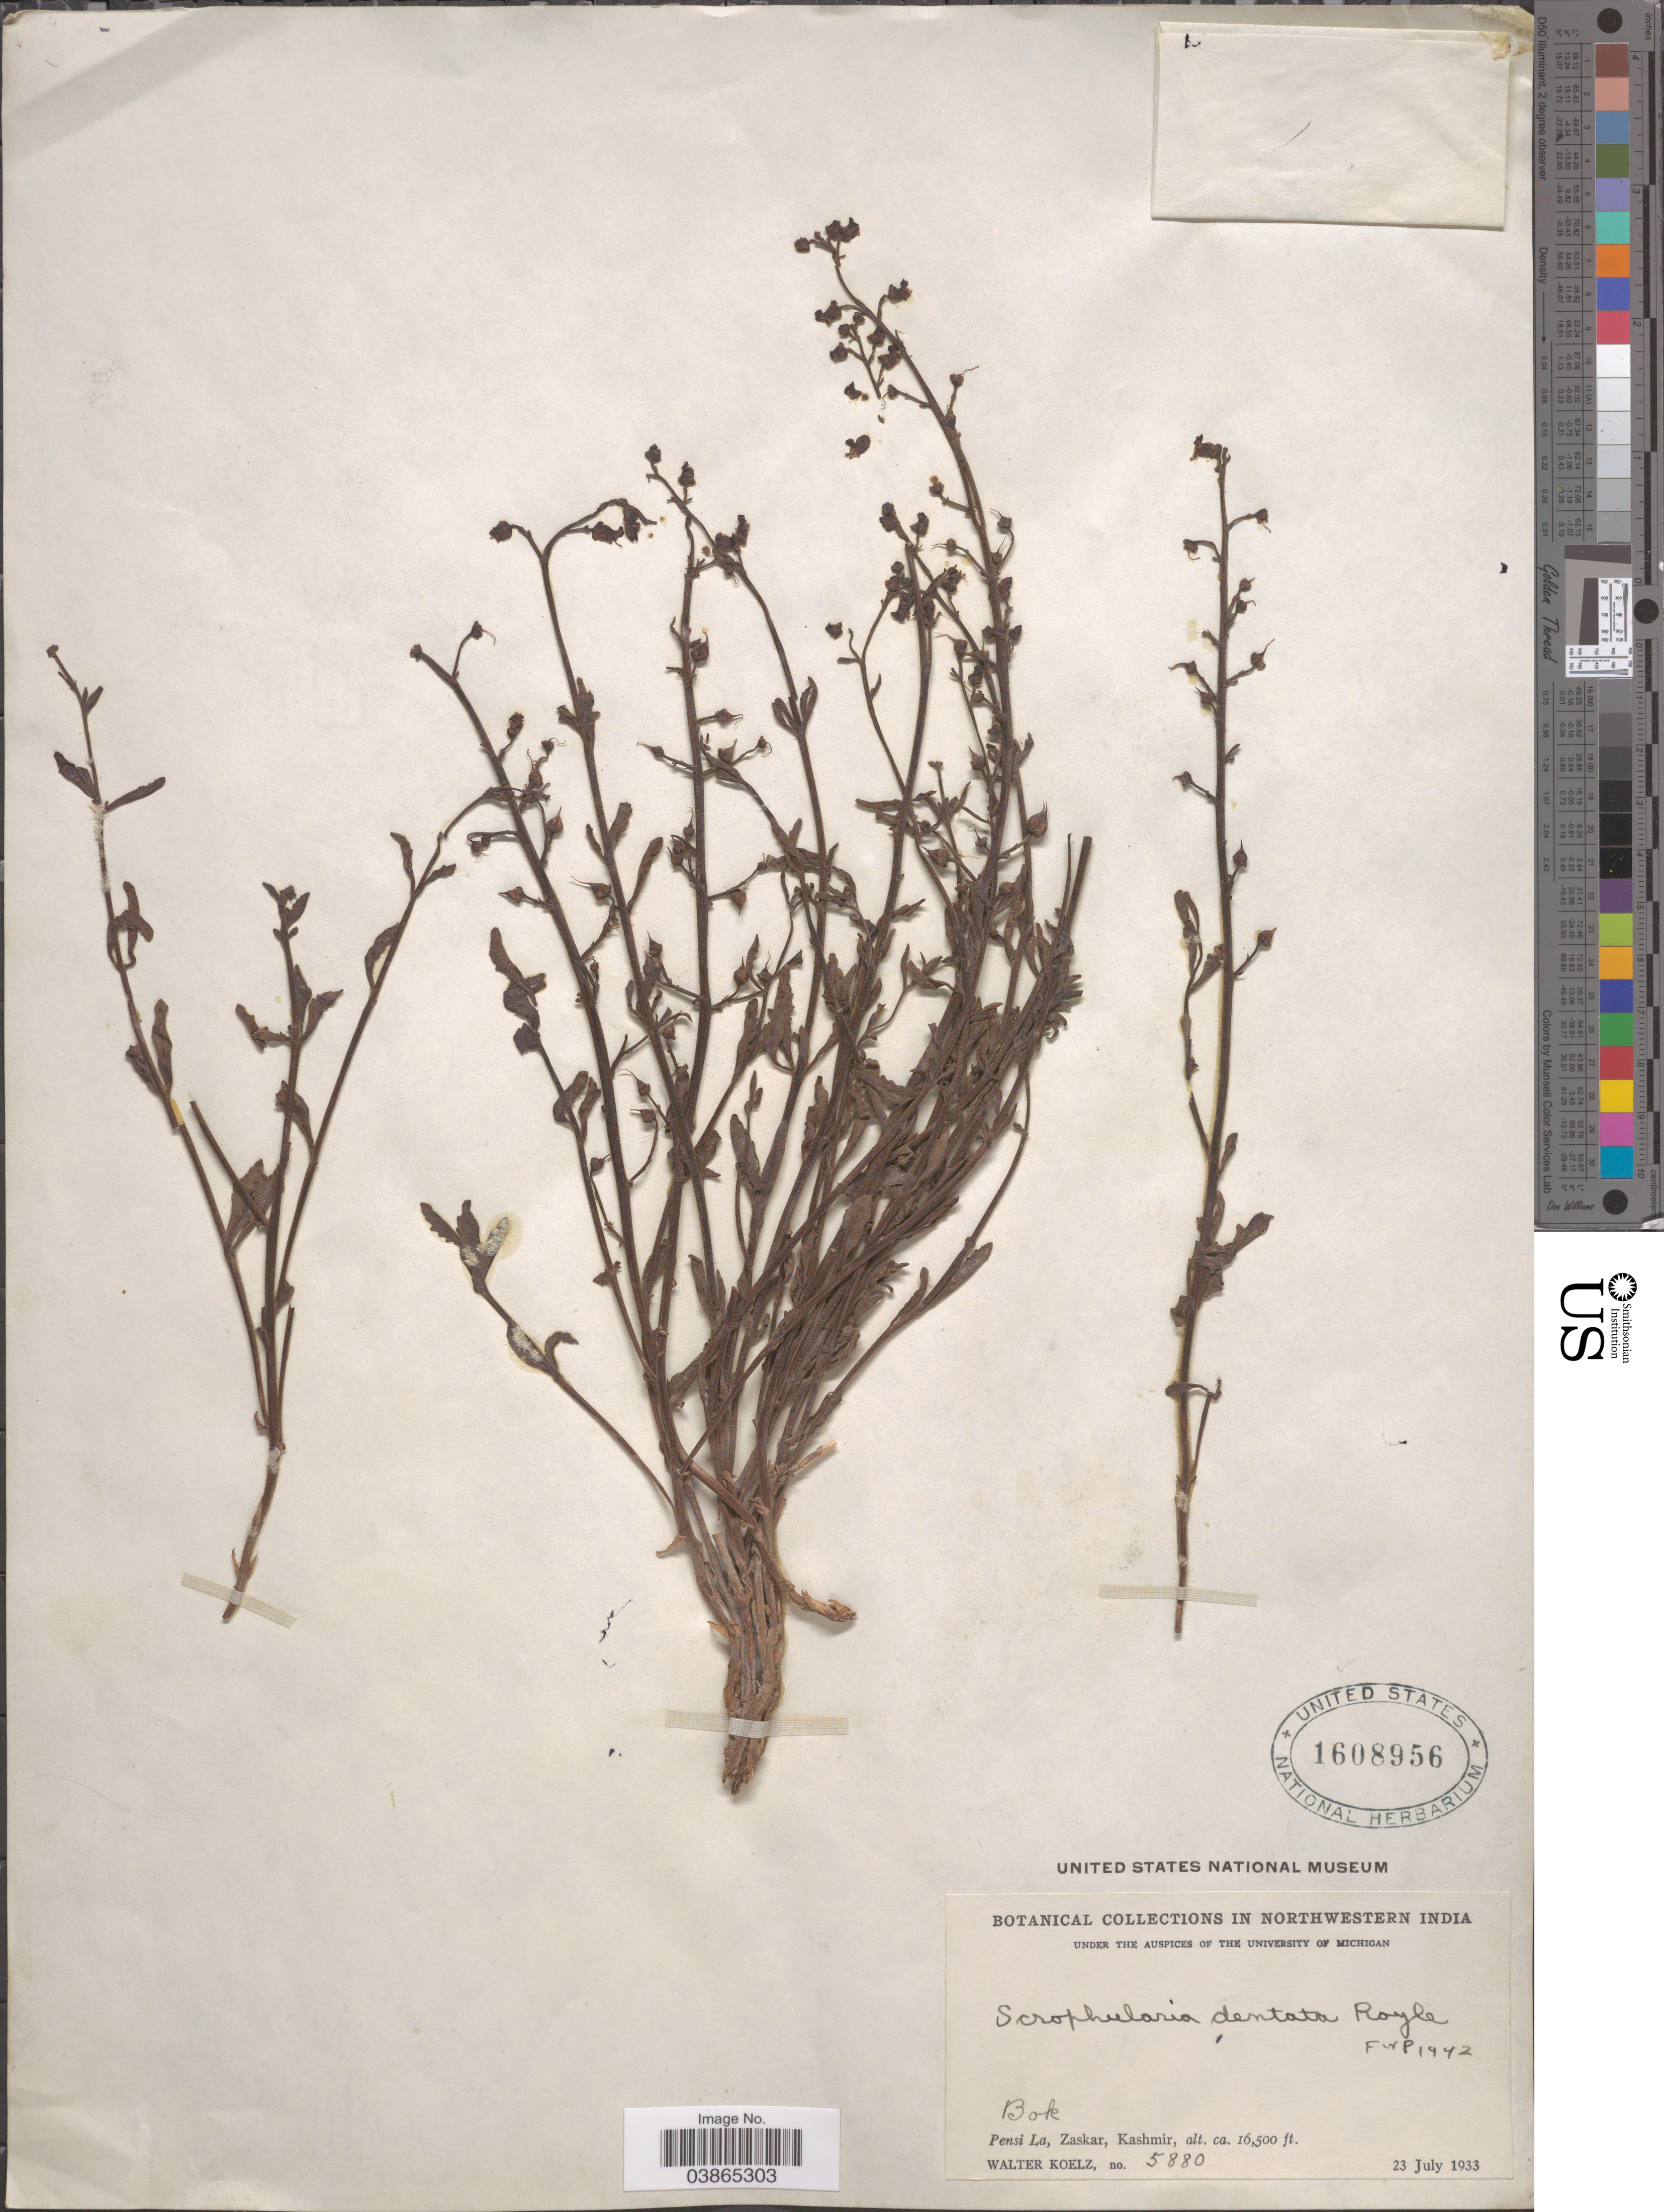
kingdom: Plantae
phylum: Tracheophyta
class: Magnoliopsida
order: Lamiales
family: Scrophulariaceae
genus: Scrophularia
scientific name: Scrophularia dentata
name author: Royle ex Benth.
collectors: W. N. Koelz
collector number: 5880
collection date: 1933-07-23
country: India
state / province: Jammu and Kashmir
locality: In Northwestern India. Bok. Pensi La, Zaskar, Kashmir.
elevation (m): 5029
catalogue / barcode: US 1608956